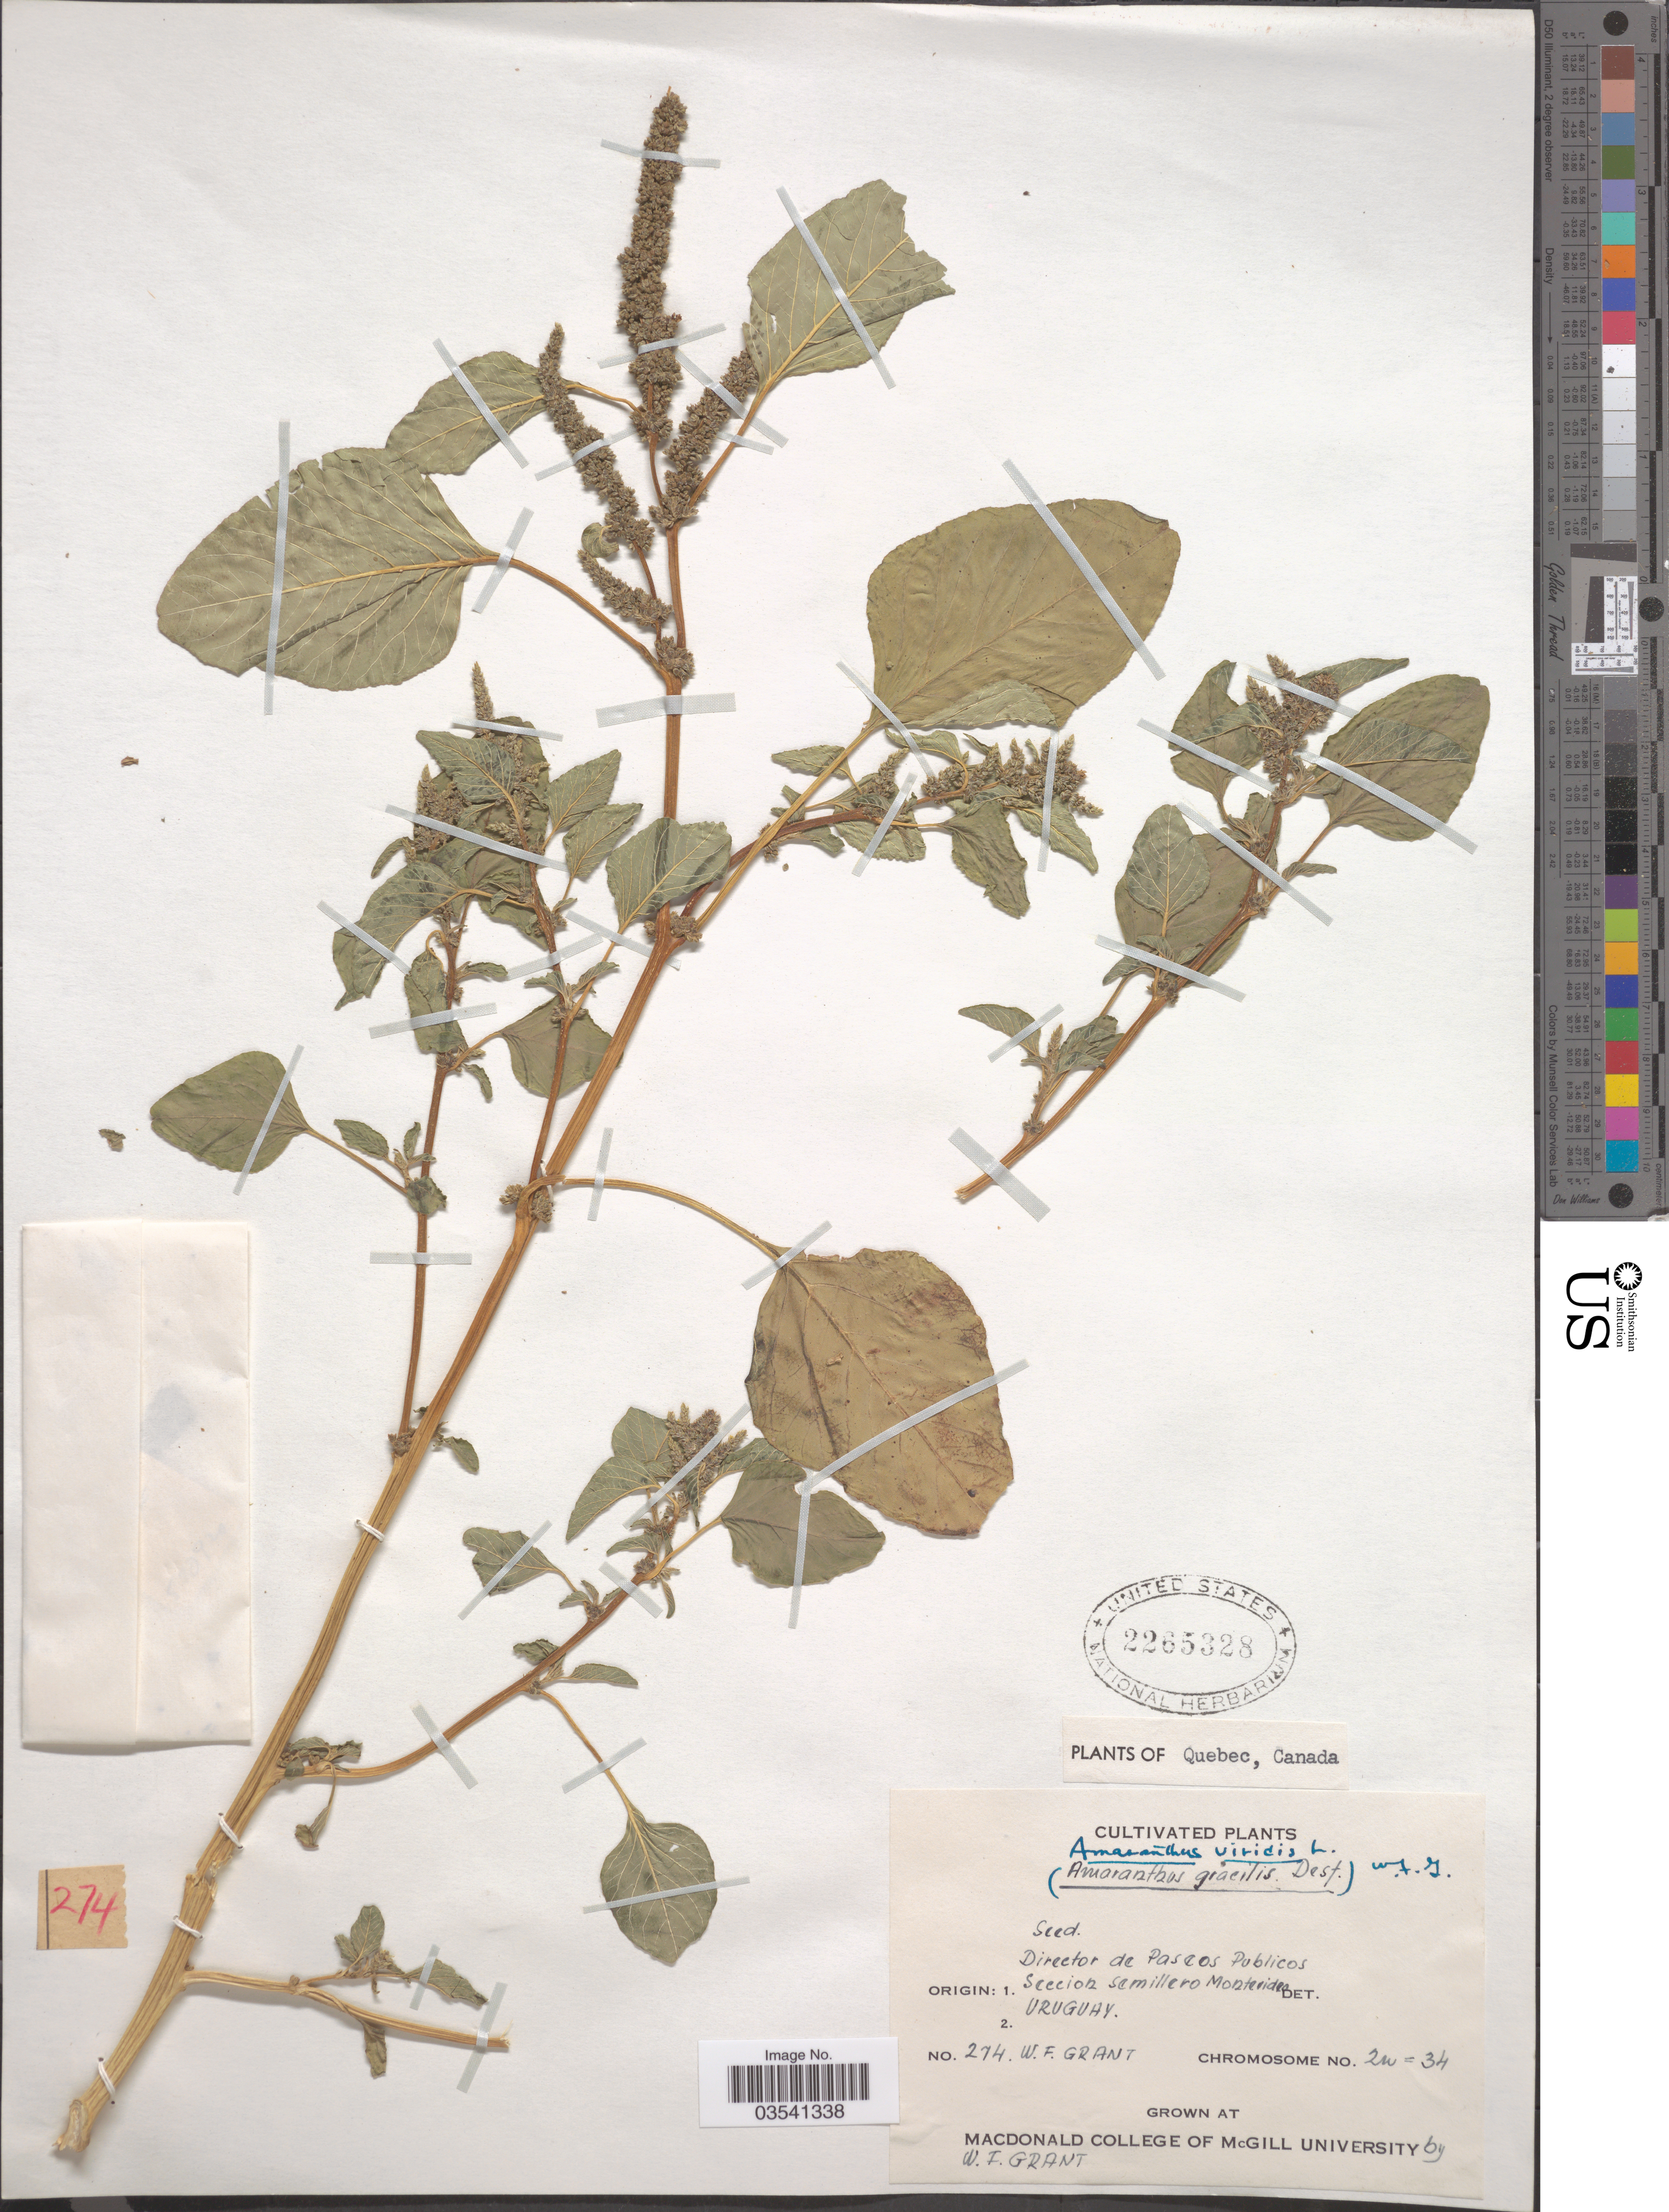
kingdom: Plantae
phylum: Tracheophyta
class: Magnoliopsida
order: Caryophyllales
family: Amaranthaceae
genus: Amaranthus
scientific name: Amaranthus viridis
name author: L.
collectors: W. Grant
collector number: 274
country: Canada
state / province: Quebec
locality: Grown at MacDonald College of McGill University.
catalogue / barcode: US 2265328